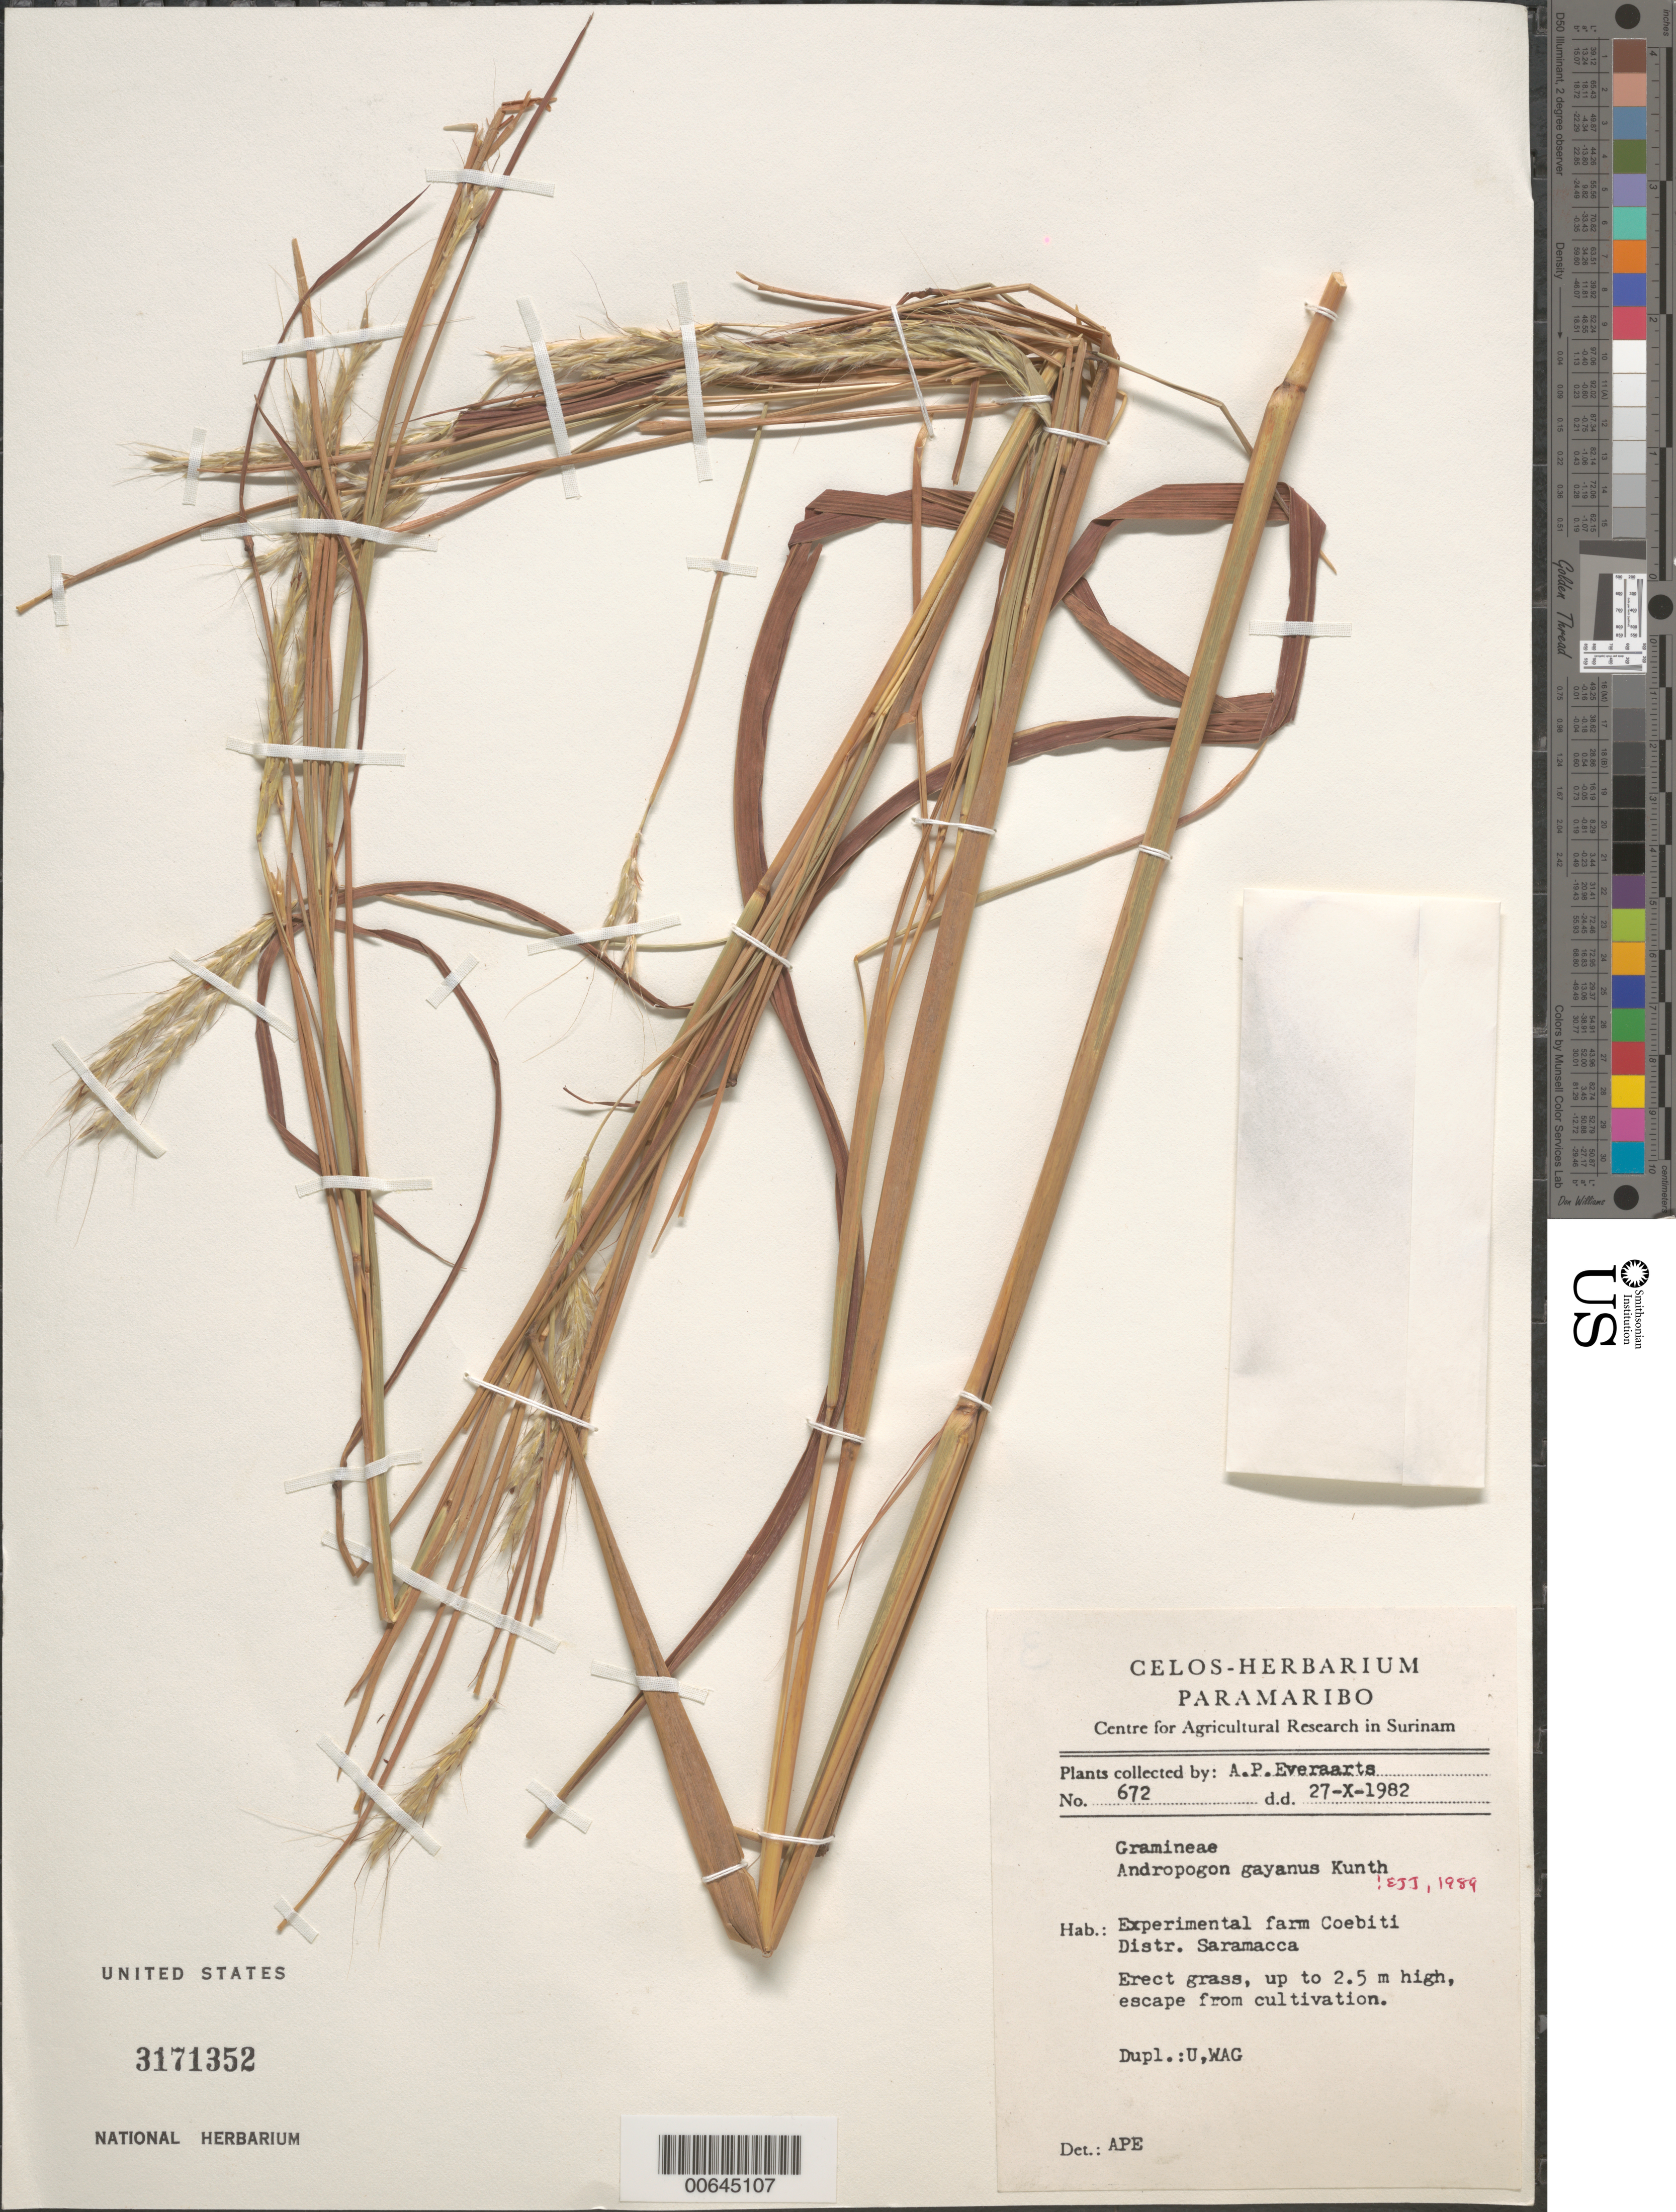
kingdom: Plantae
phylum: Tracheophyta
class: Liliopsida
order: Poales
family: Poaceae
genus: Andropogon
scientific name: Andropogon gayanus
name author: Kunth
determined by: Judziewicz, E. J.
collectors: A. Everaarts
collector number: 672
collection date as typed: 27-Oct-82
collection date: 1982-10-27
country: Suriname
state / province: Saramacca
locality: Coebiti Experimental Farm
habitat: Escape from cultivation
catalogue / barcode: US 3171352